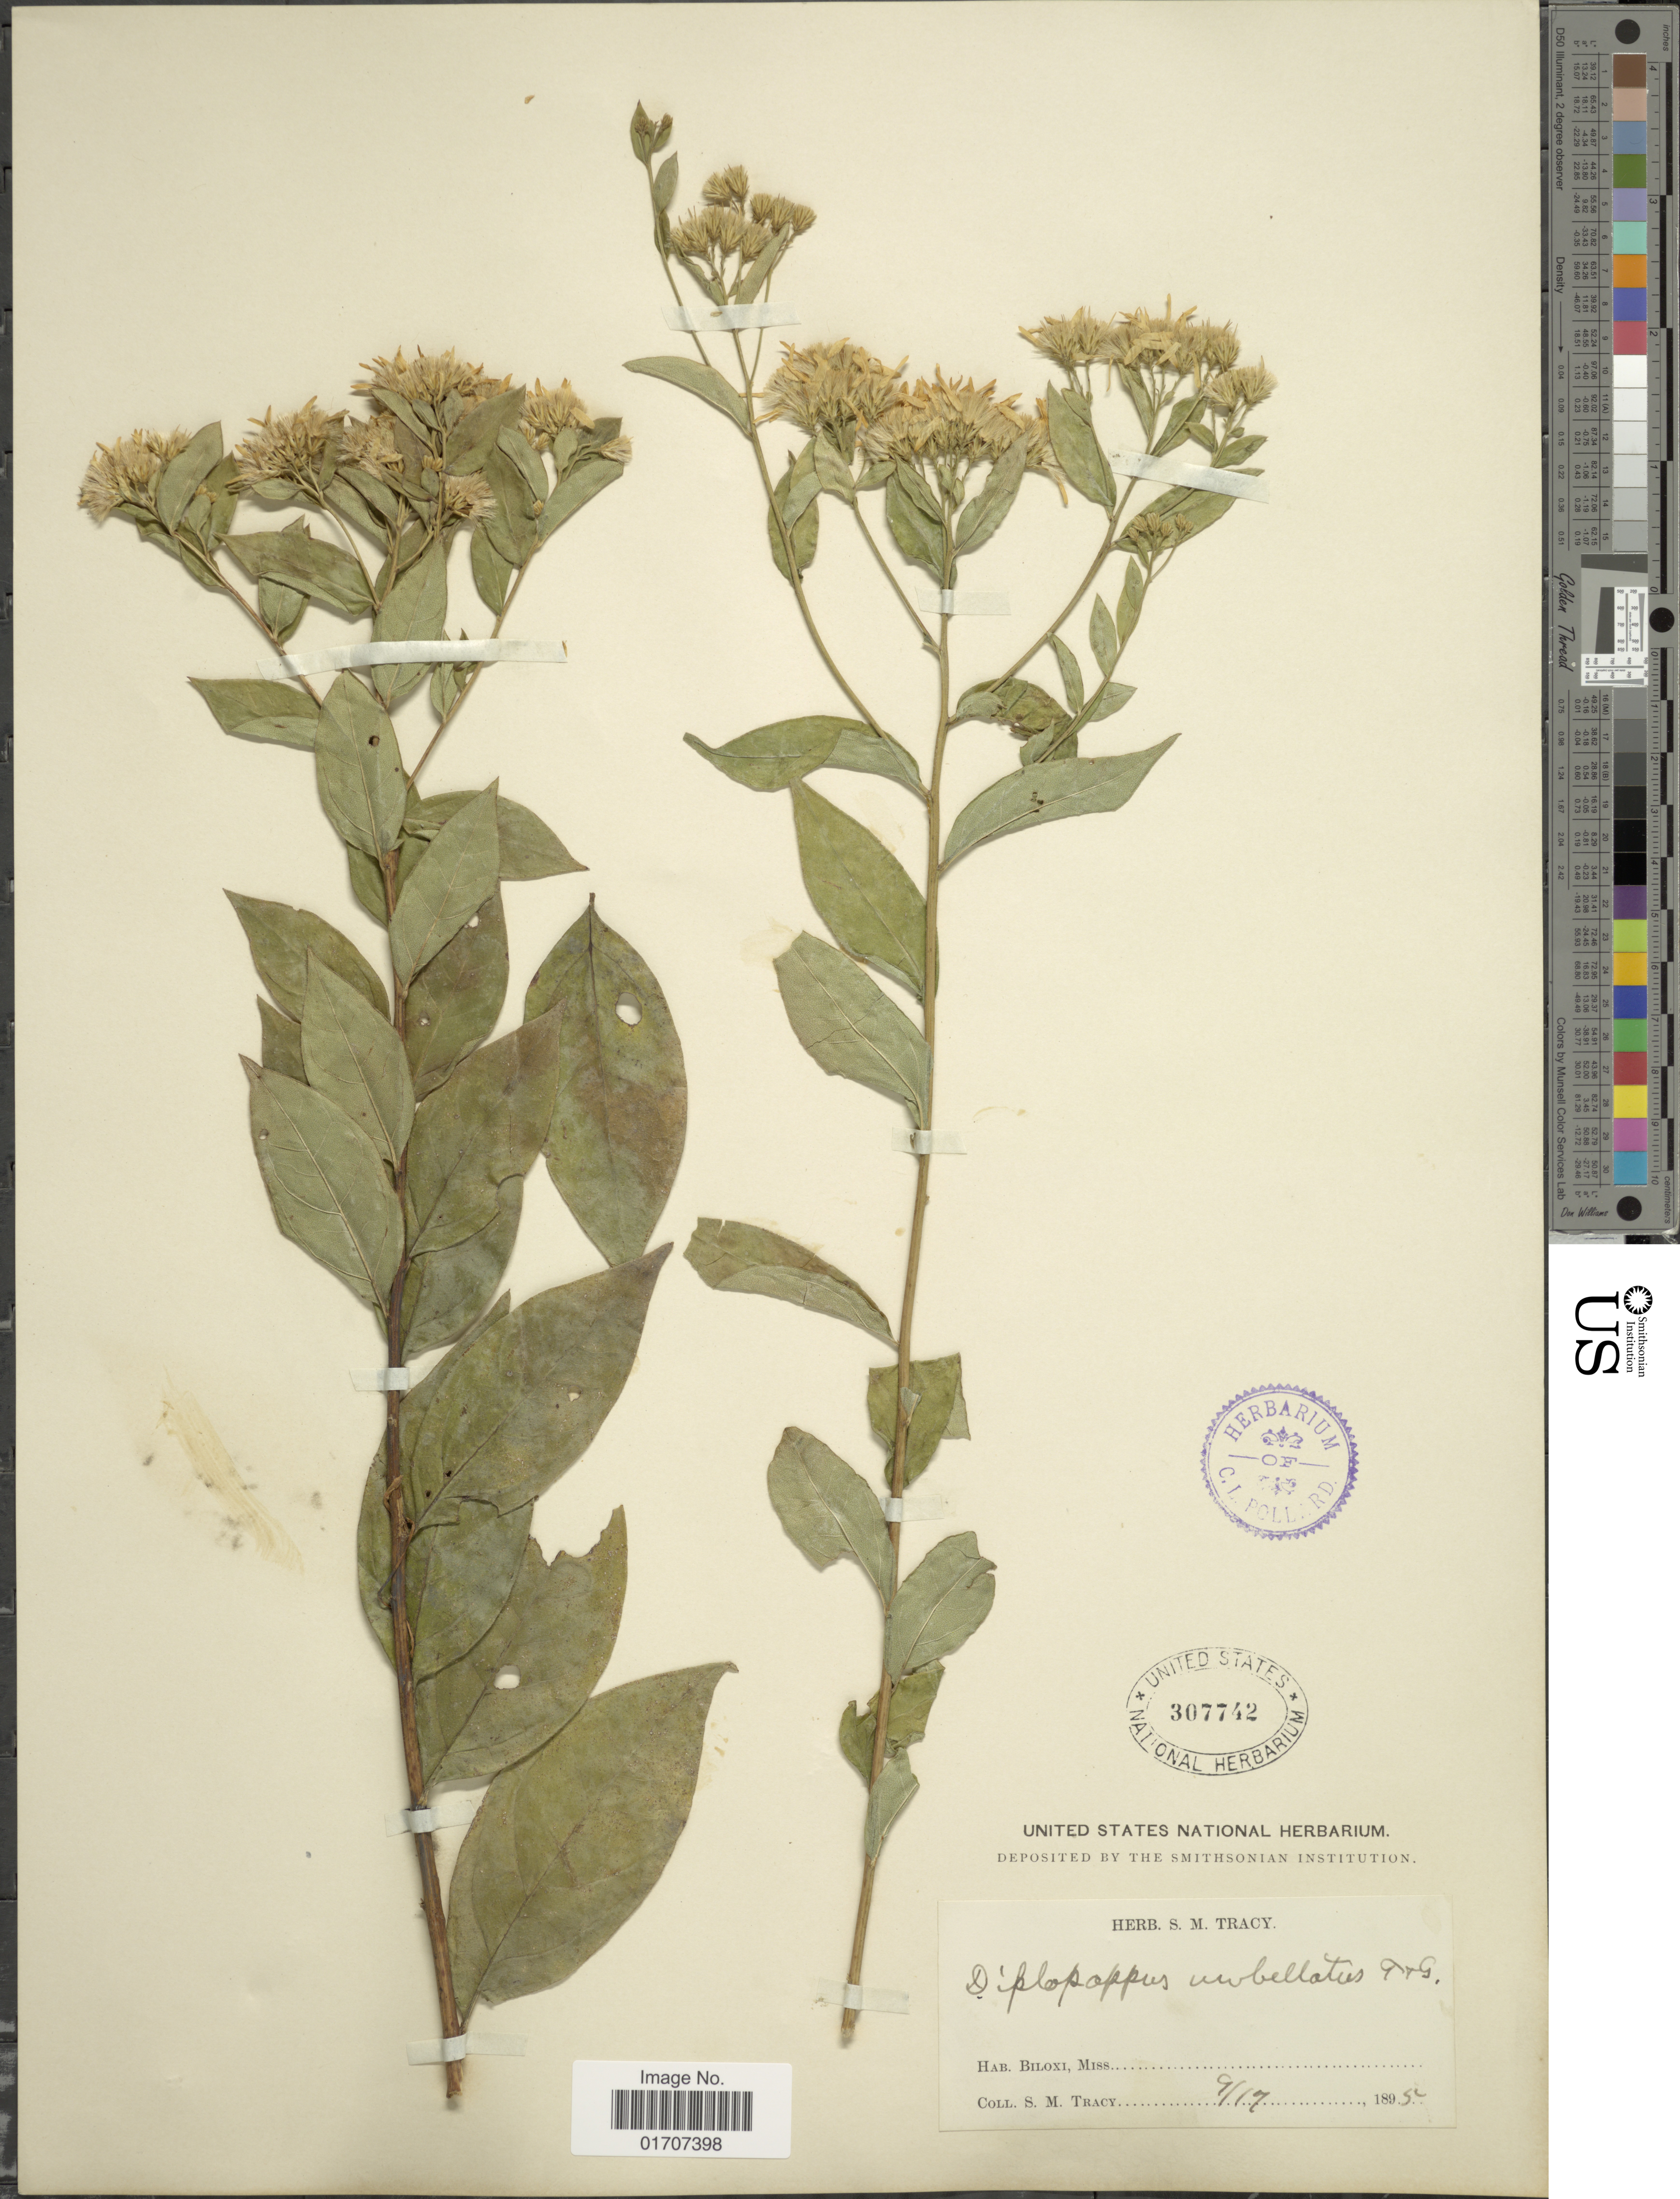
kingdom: Plantae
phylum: Tracheophyta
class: Magnoliopsida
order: Asterales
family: Asteraceae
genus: Doellingeria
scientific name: Doellingeria sericocarpoides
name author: Small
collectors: S. M. Tracy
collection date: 1895-09-17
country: United States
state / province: Mississippi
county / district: Harrison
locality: Biloxi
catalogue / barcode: US 307742